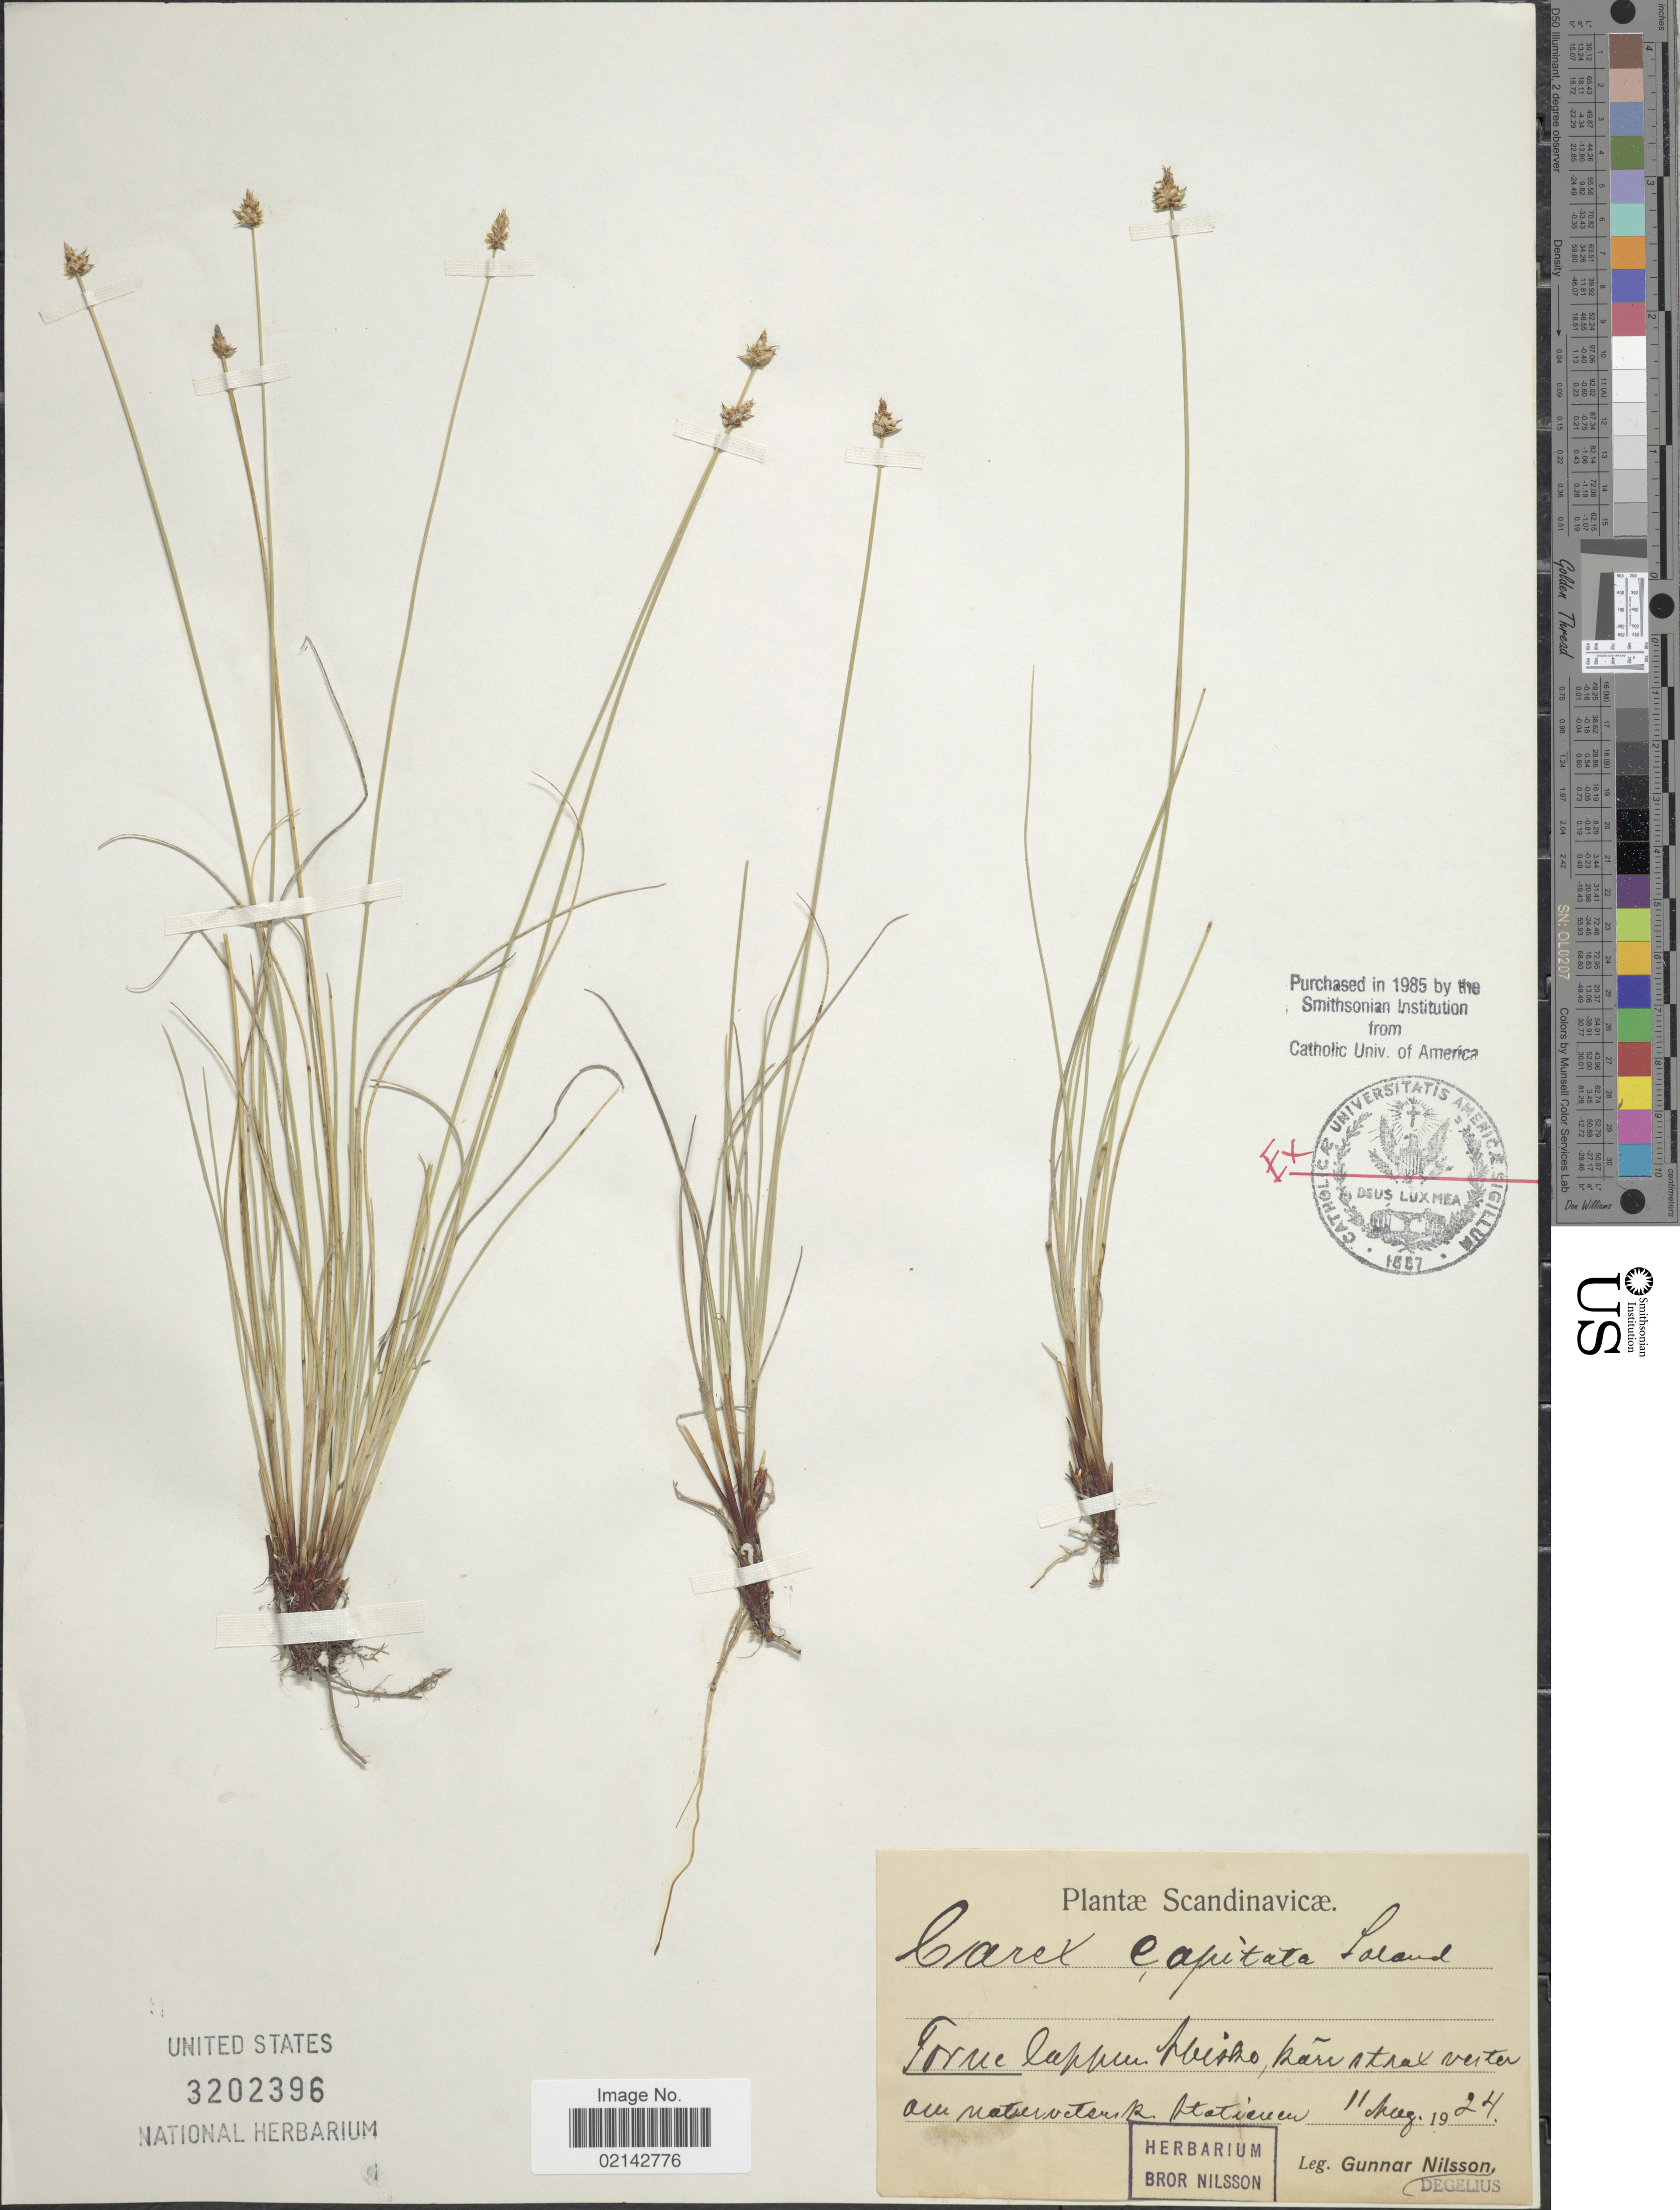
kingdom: Plantae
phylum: Tracheophyta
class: Liliopsida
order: Poales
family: Cyperaceae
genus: Carex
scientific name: Carex capitata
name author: L.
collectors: G. Nilsson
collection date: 1924-05-11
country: Sweden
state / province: Norrbotten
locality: Scandinavicae, Torne lappm Abisko, kare strat verter am naberwetsuk stationen.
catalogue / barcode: US 3202396